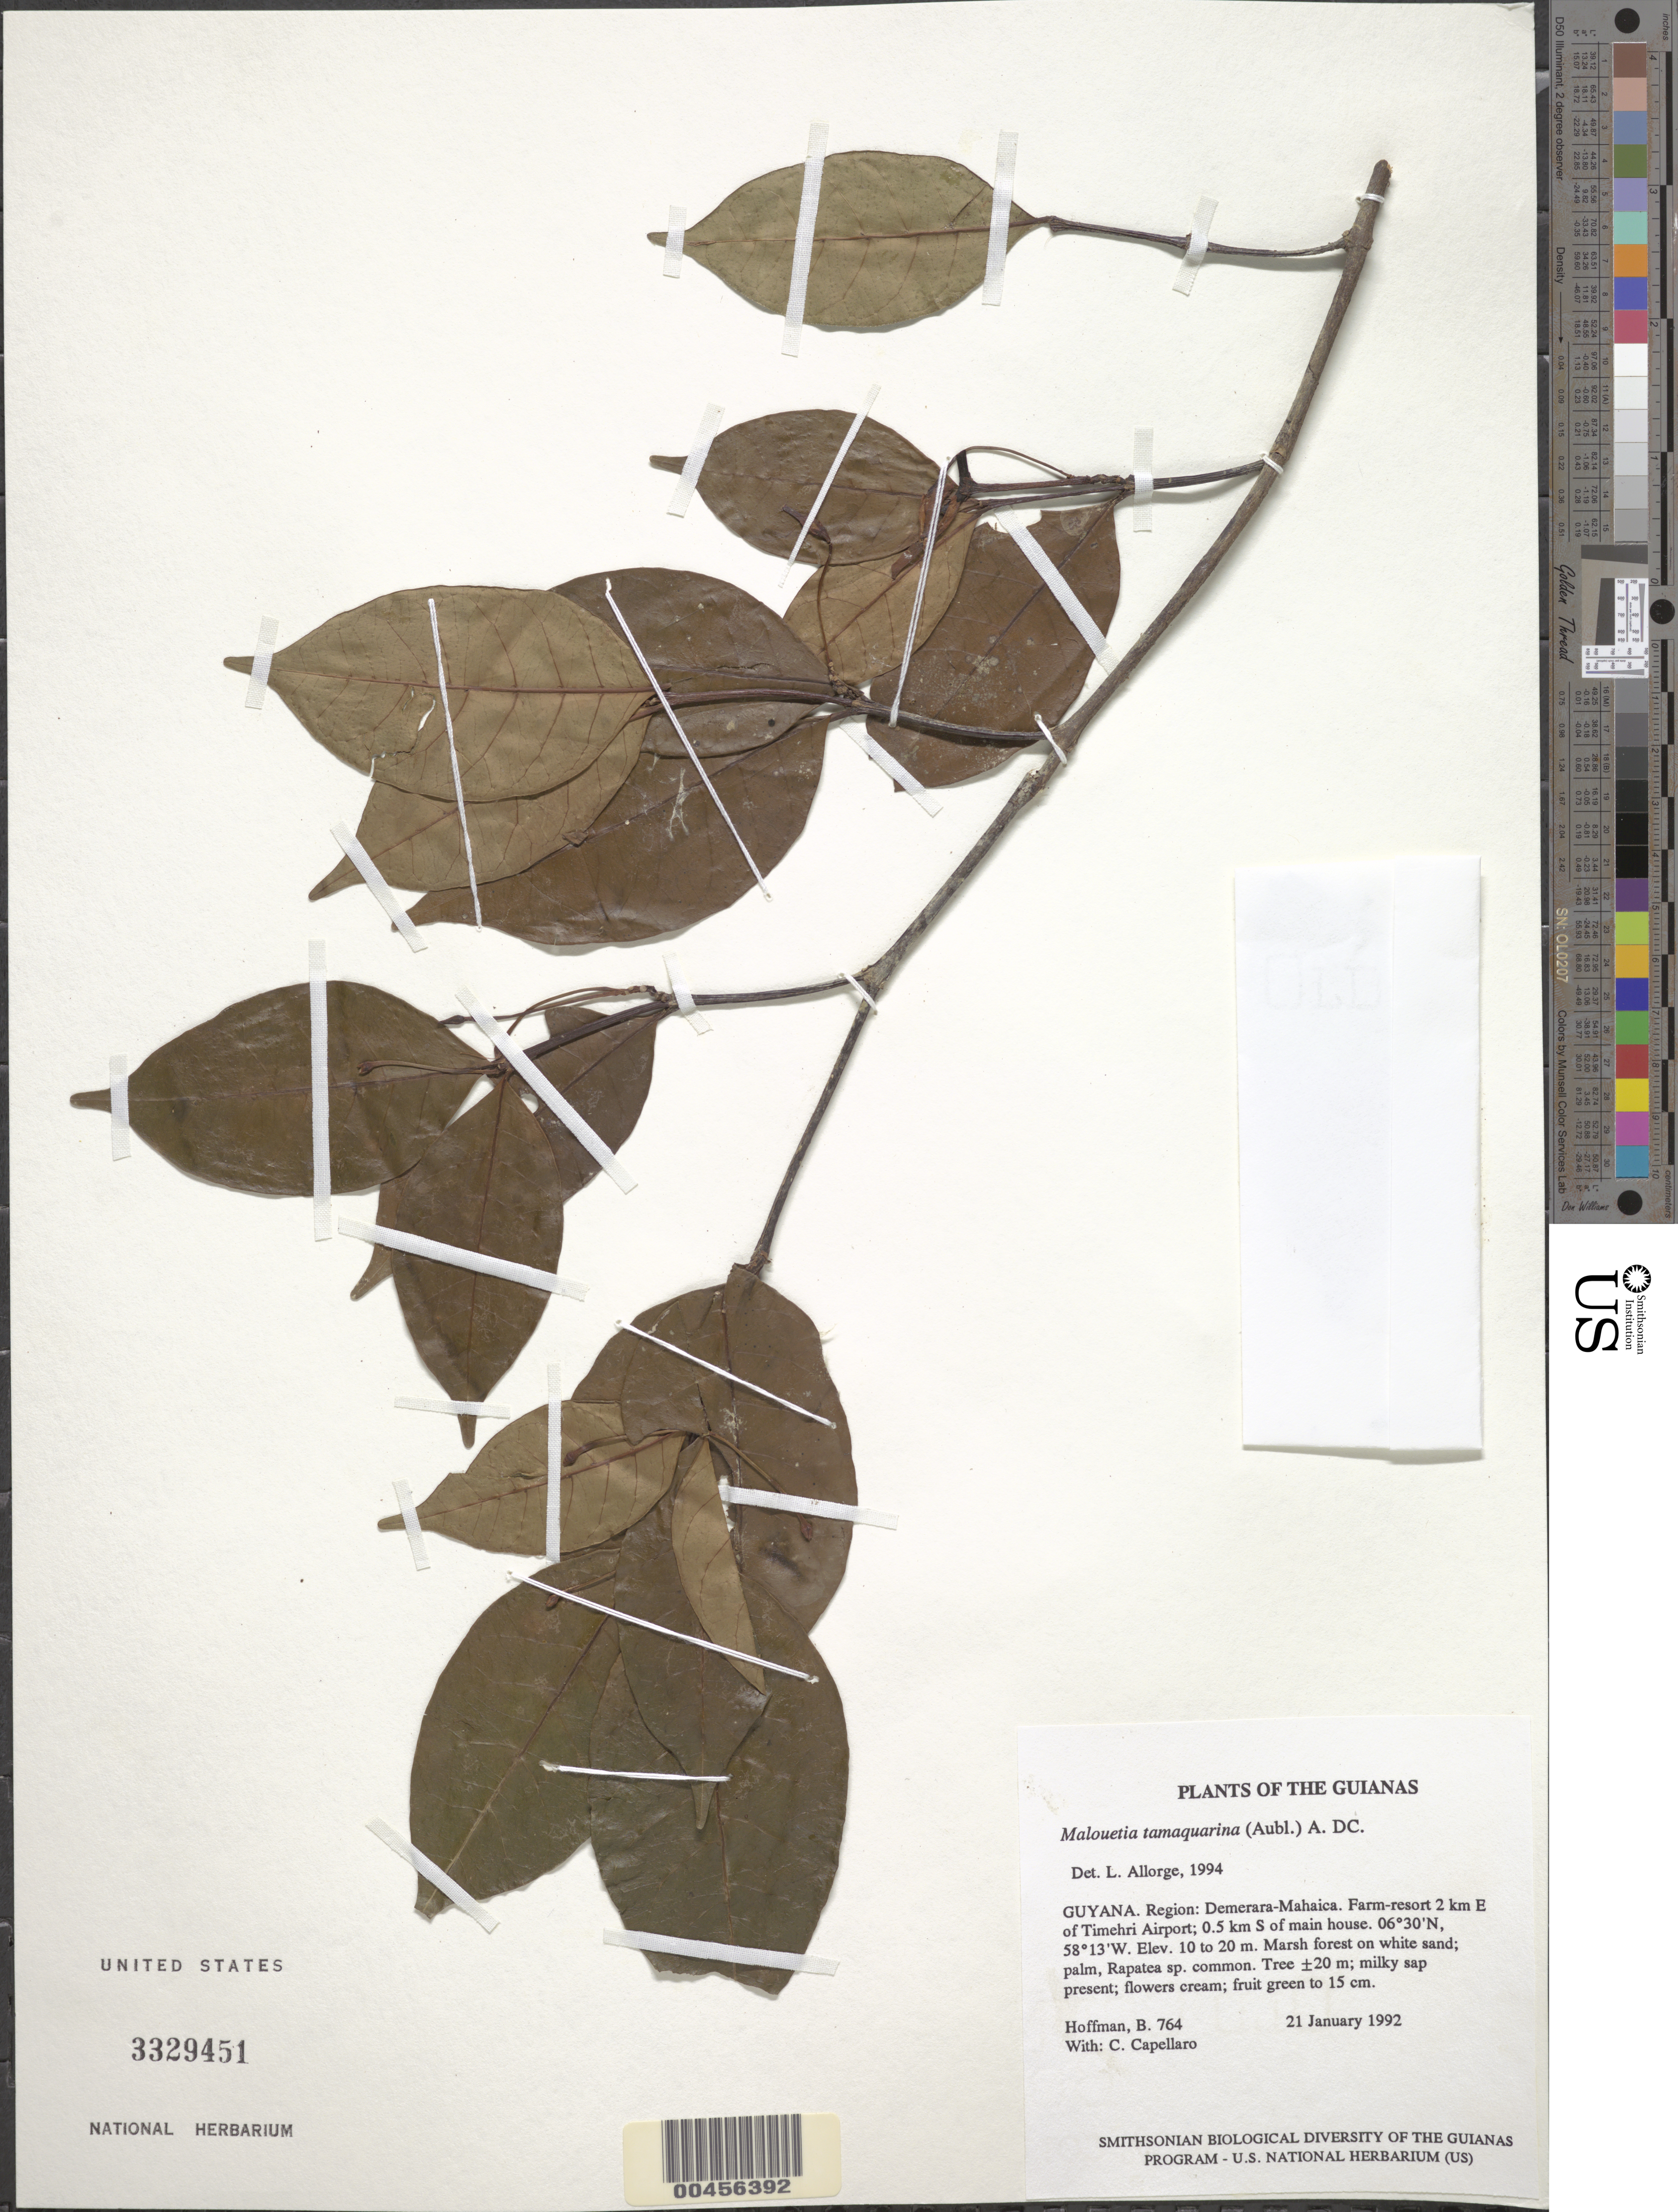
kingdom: Plantae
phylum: Tracheophyta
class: Magnoliopsida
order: Gentianales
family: Apocynaceae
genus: Malouetia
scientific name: Malouetia tamaquarina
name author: (Aubl.) A. DC.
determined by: Allorge, L.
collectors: B. Hoffman & C. Capellaro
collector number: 764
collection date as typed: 21 January 1992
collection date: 1992-01-21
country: Guyana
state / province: Demerara-Mahaica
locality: Farm-resort 2 km E of Timehri Airport; 0.5 km S of main house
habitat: Marsh forest on white sand; palm, Rapatea sp. common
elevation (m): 10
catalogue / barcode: US 3329451